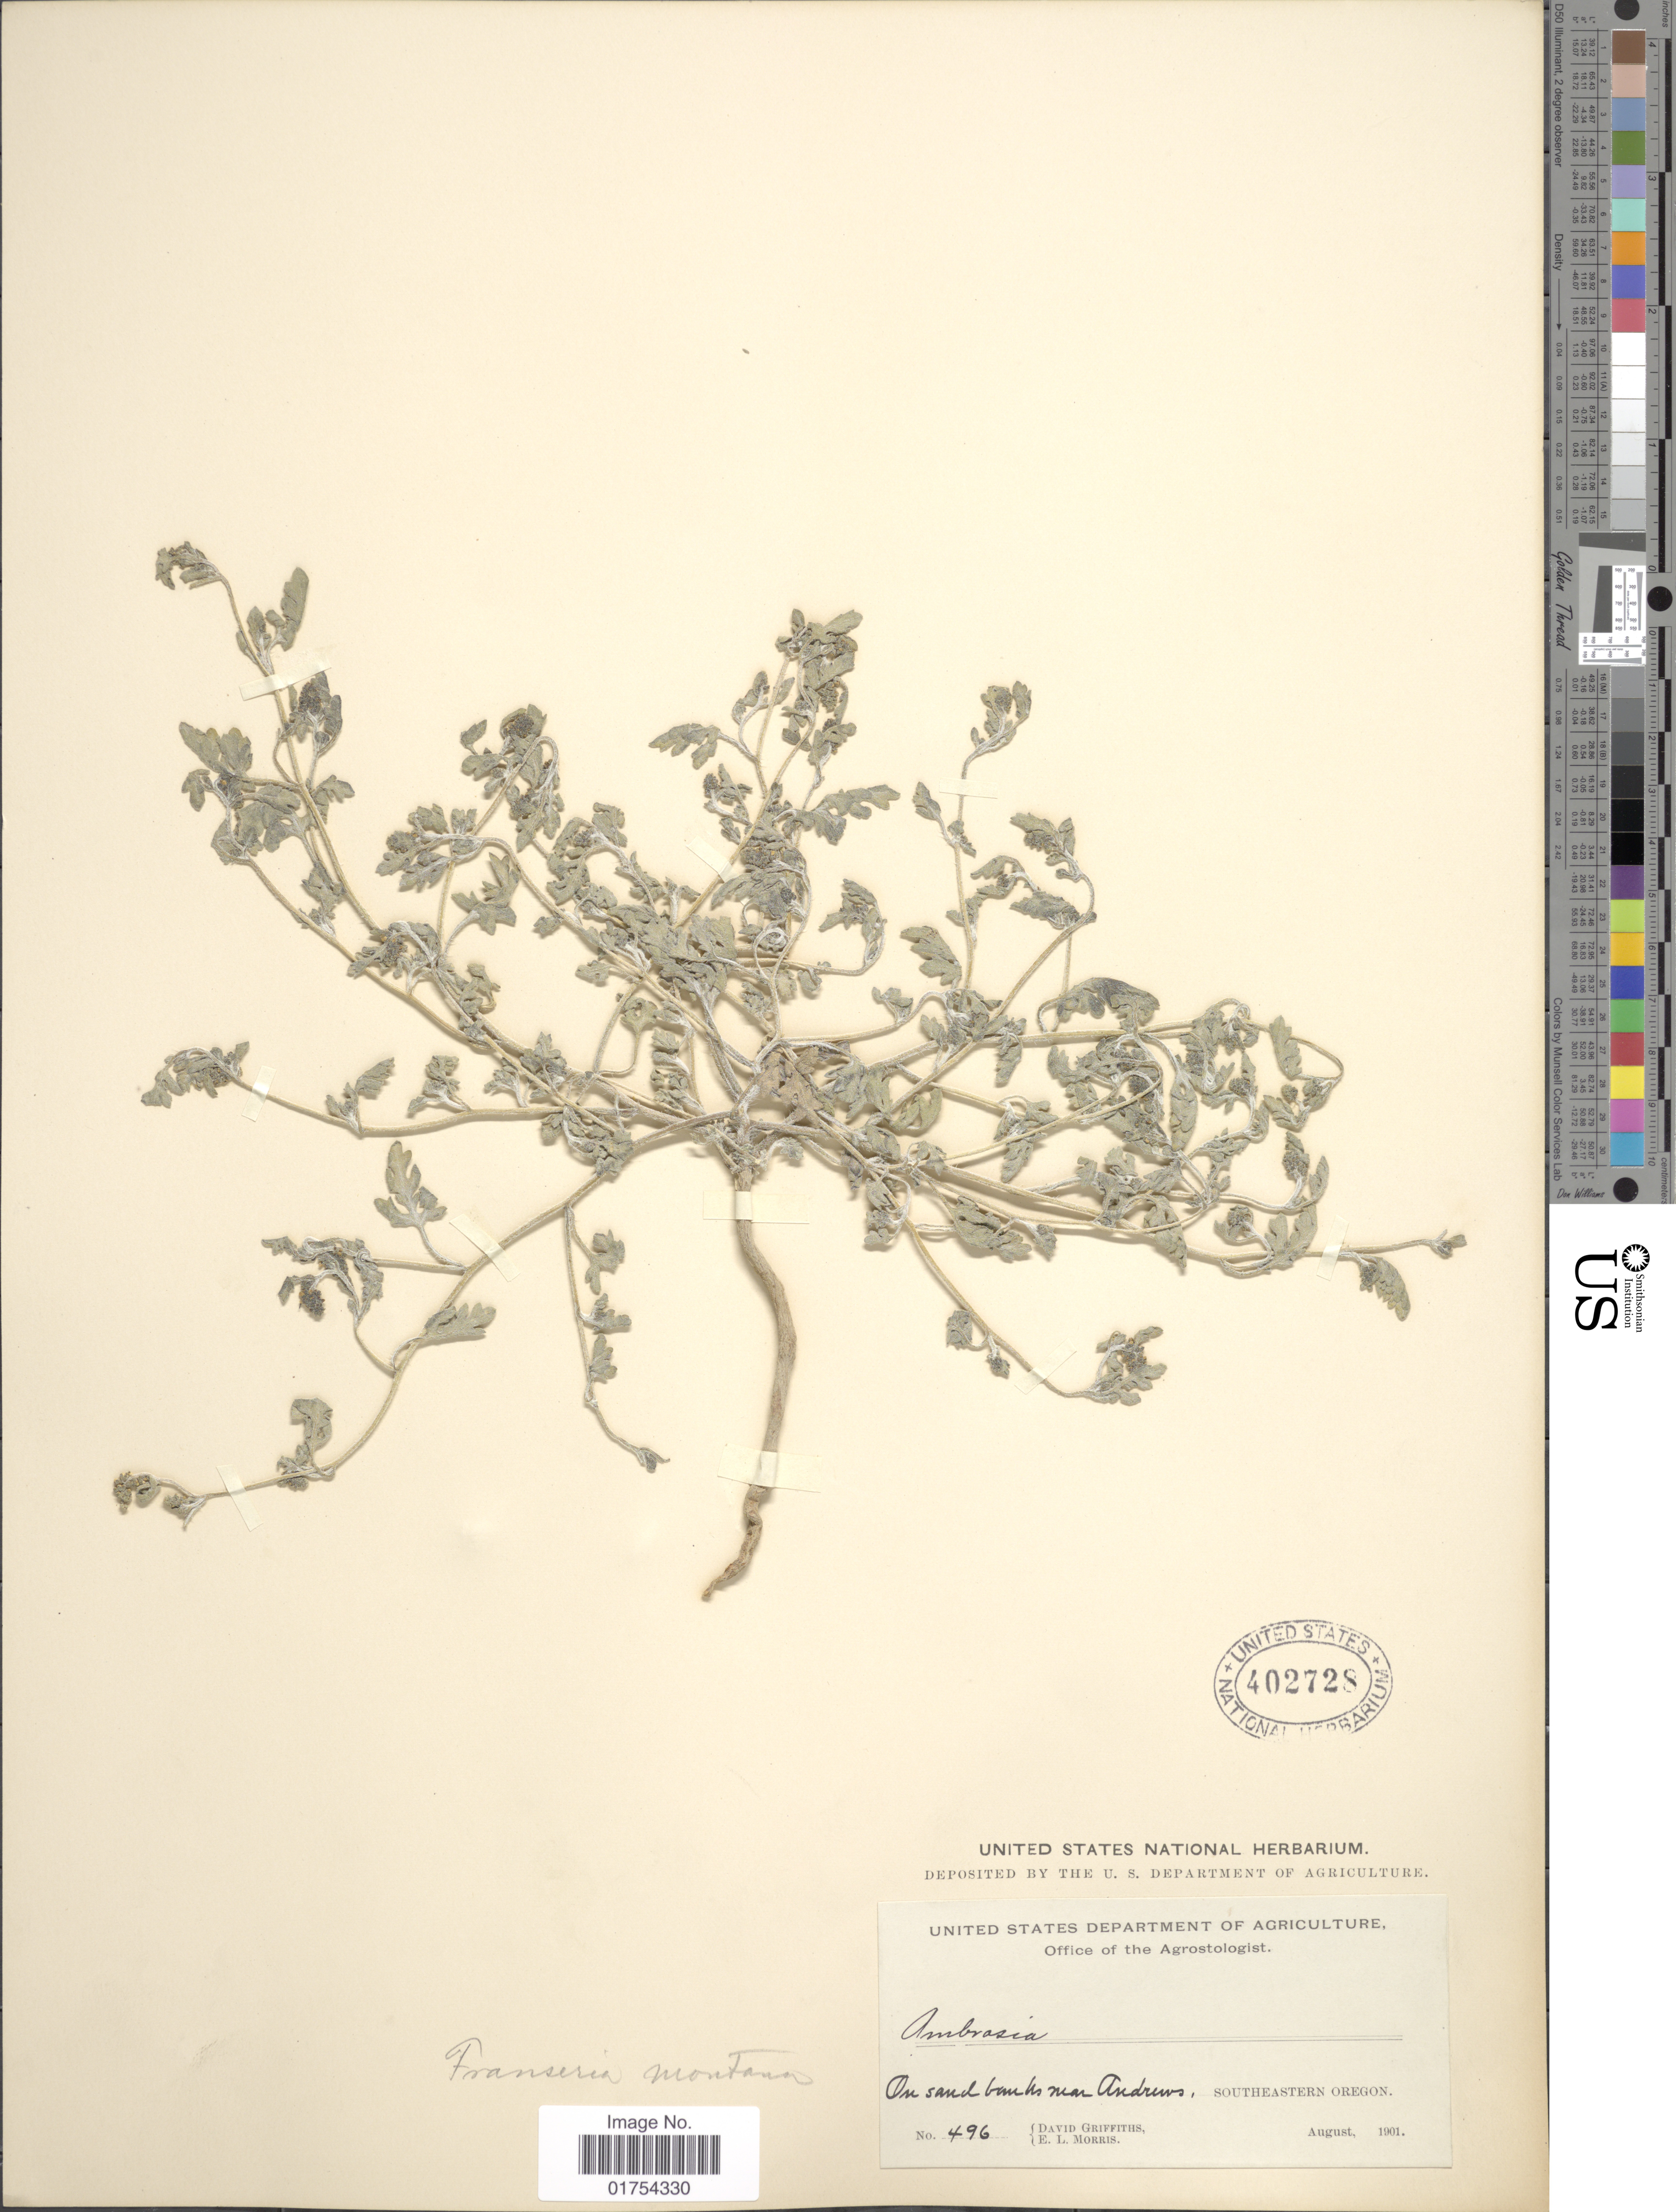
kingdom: Plantae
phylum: Tracheophyta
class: Magnoliopsida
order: Asterales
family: Asteraceae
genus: Franseria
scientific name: Franseria acanthicarpa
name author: Coville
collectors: D. Griffiths & E. Morris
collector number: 496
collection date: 1901-08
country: United States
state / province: Oregon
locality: On sand banks near Andrews, Southeastern Oregon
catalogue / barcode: US 402728